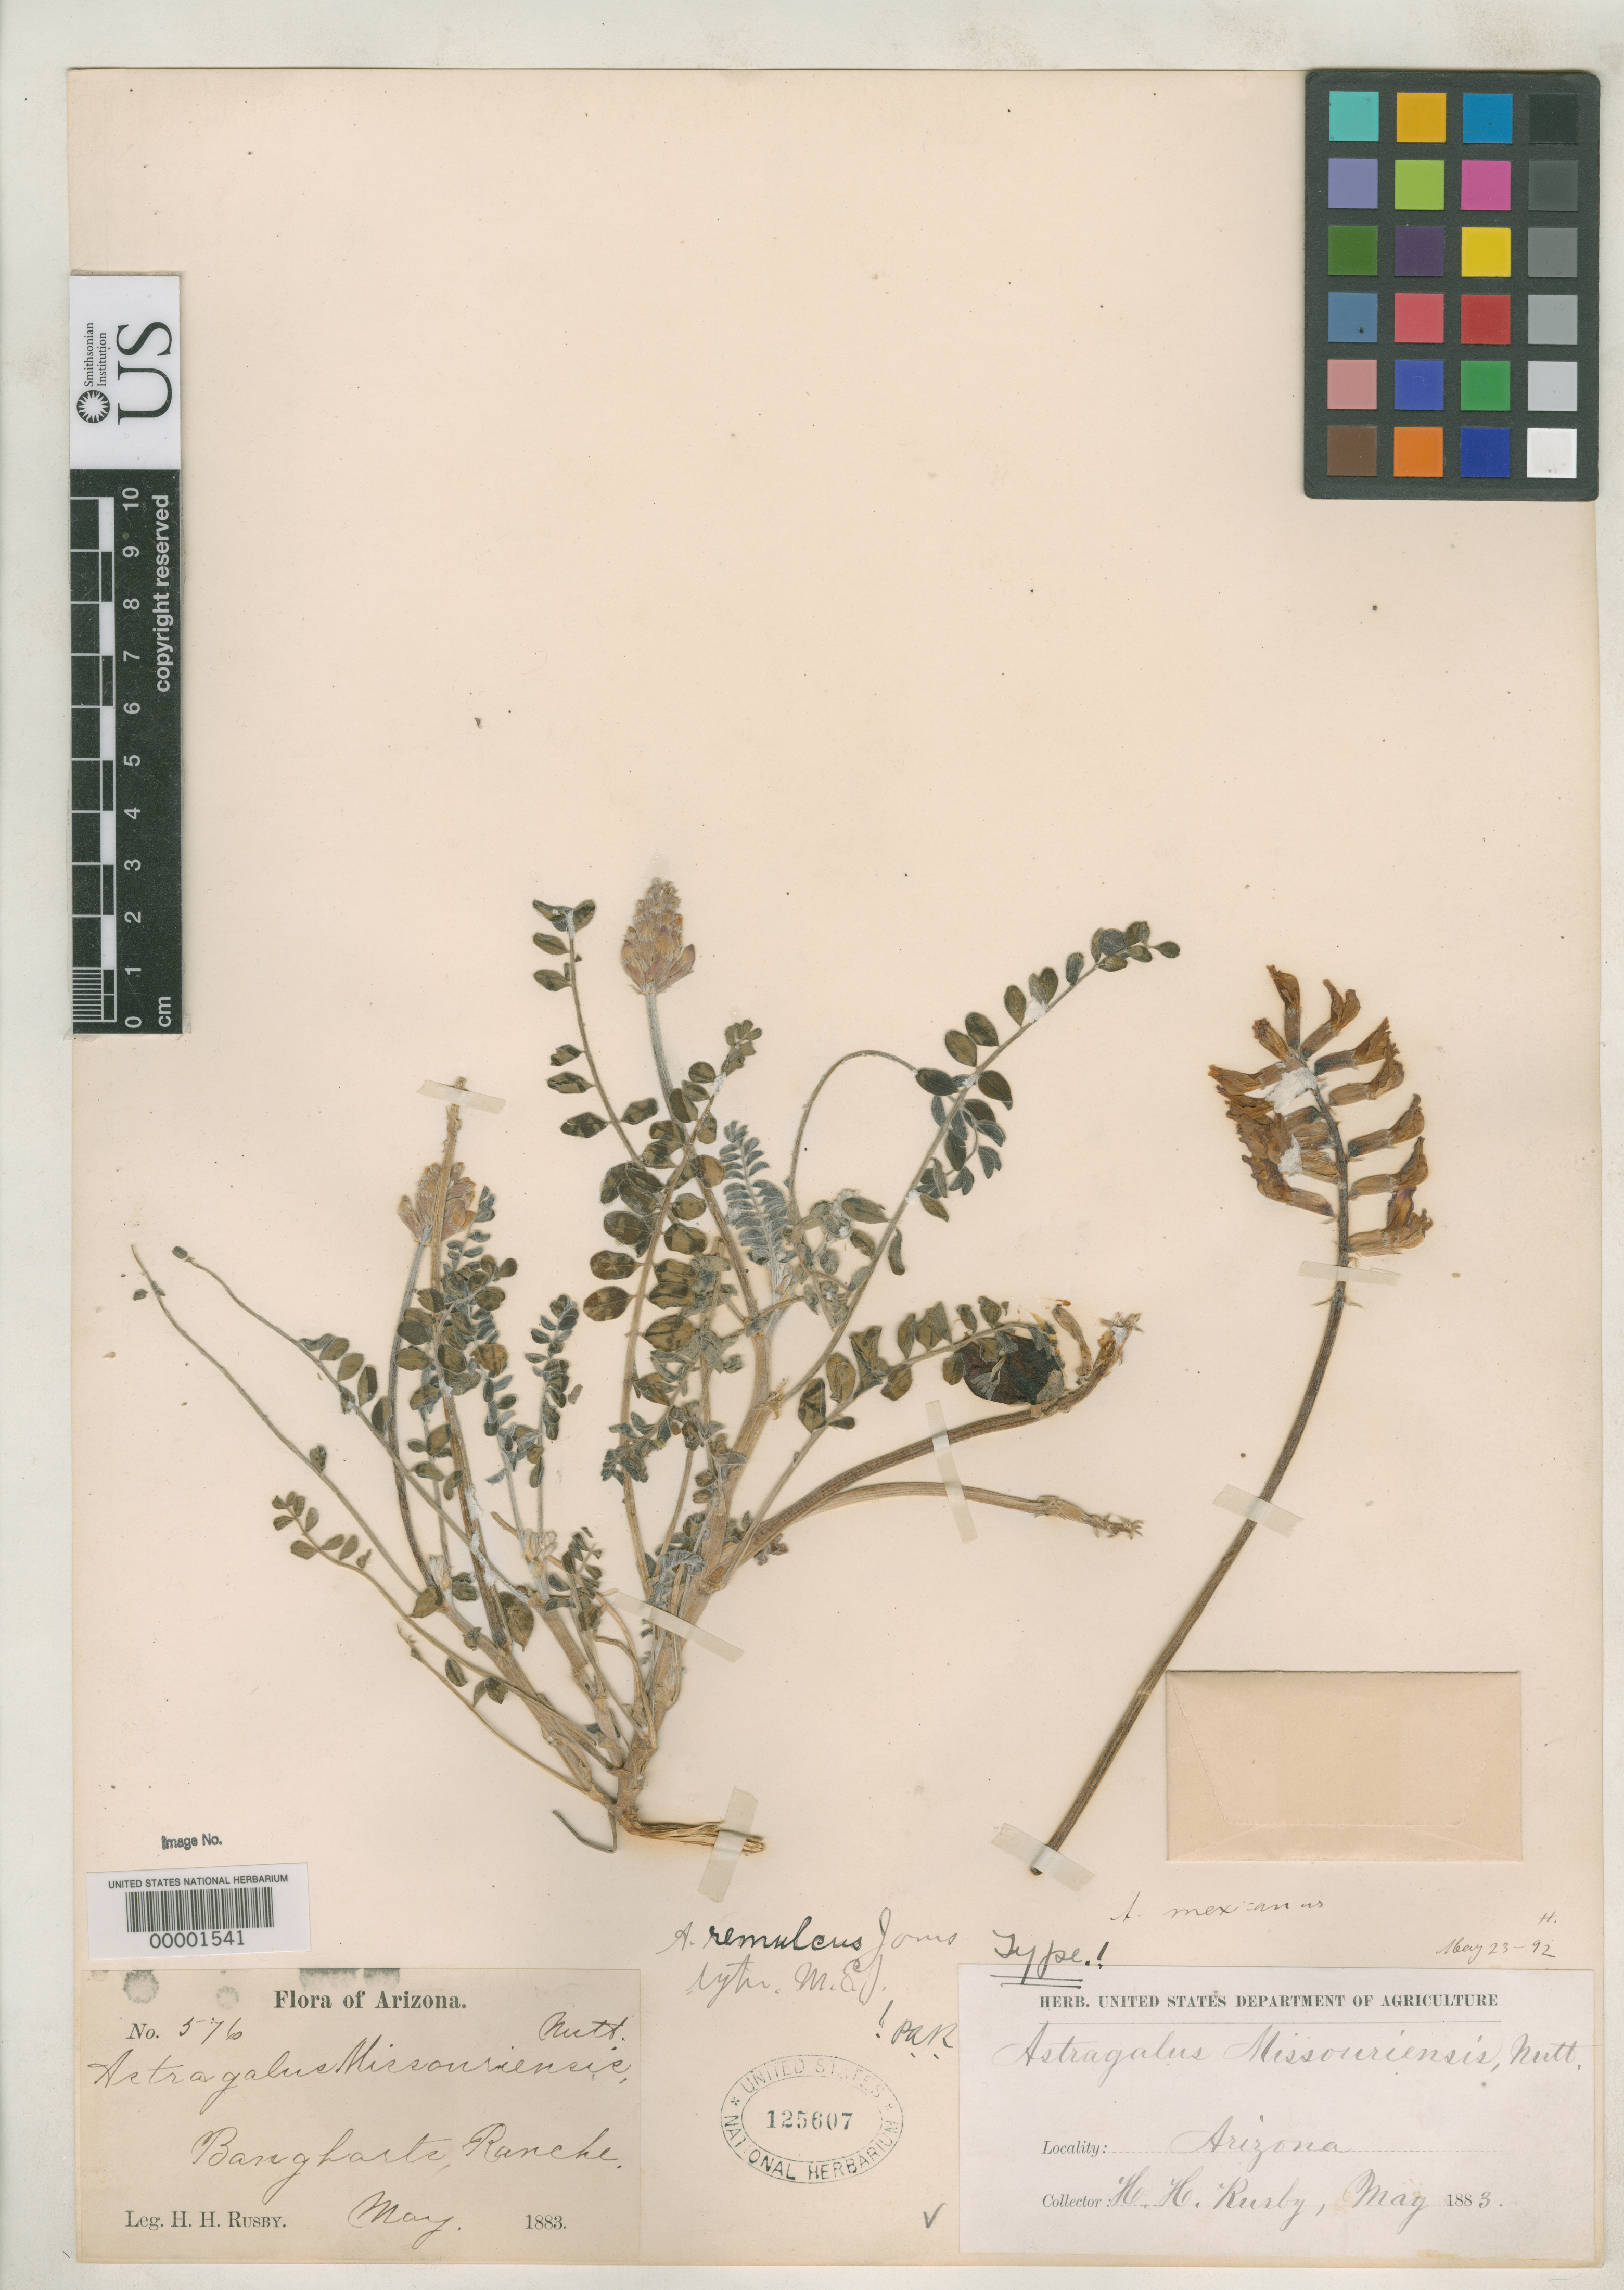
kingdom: Plantae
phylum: Tracheophyta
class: Magnoliopsida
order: Fabales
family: Fabaceae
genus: Astragalus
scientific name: Astragalus remulcus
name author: M.E. Jones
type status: Isosyntype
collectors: H. H. Rusby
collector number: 576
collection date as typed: May 1883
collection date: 1883-05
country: United States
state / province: Arizona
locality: Bangharte Ranch.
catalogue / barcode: US 125607